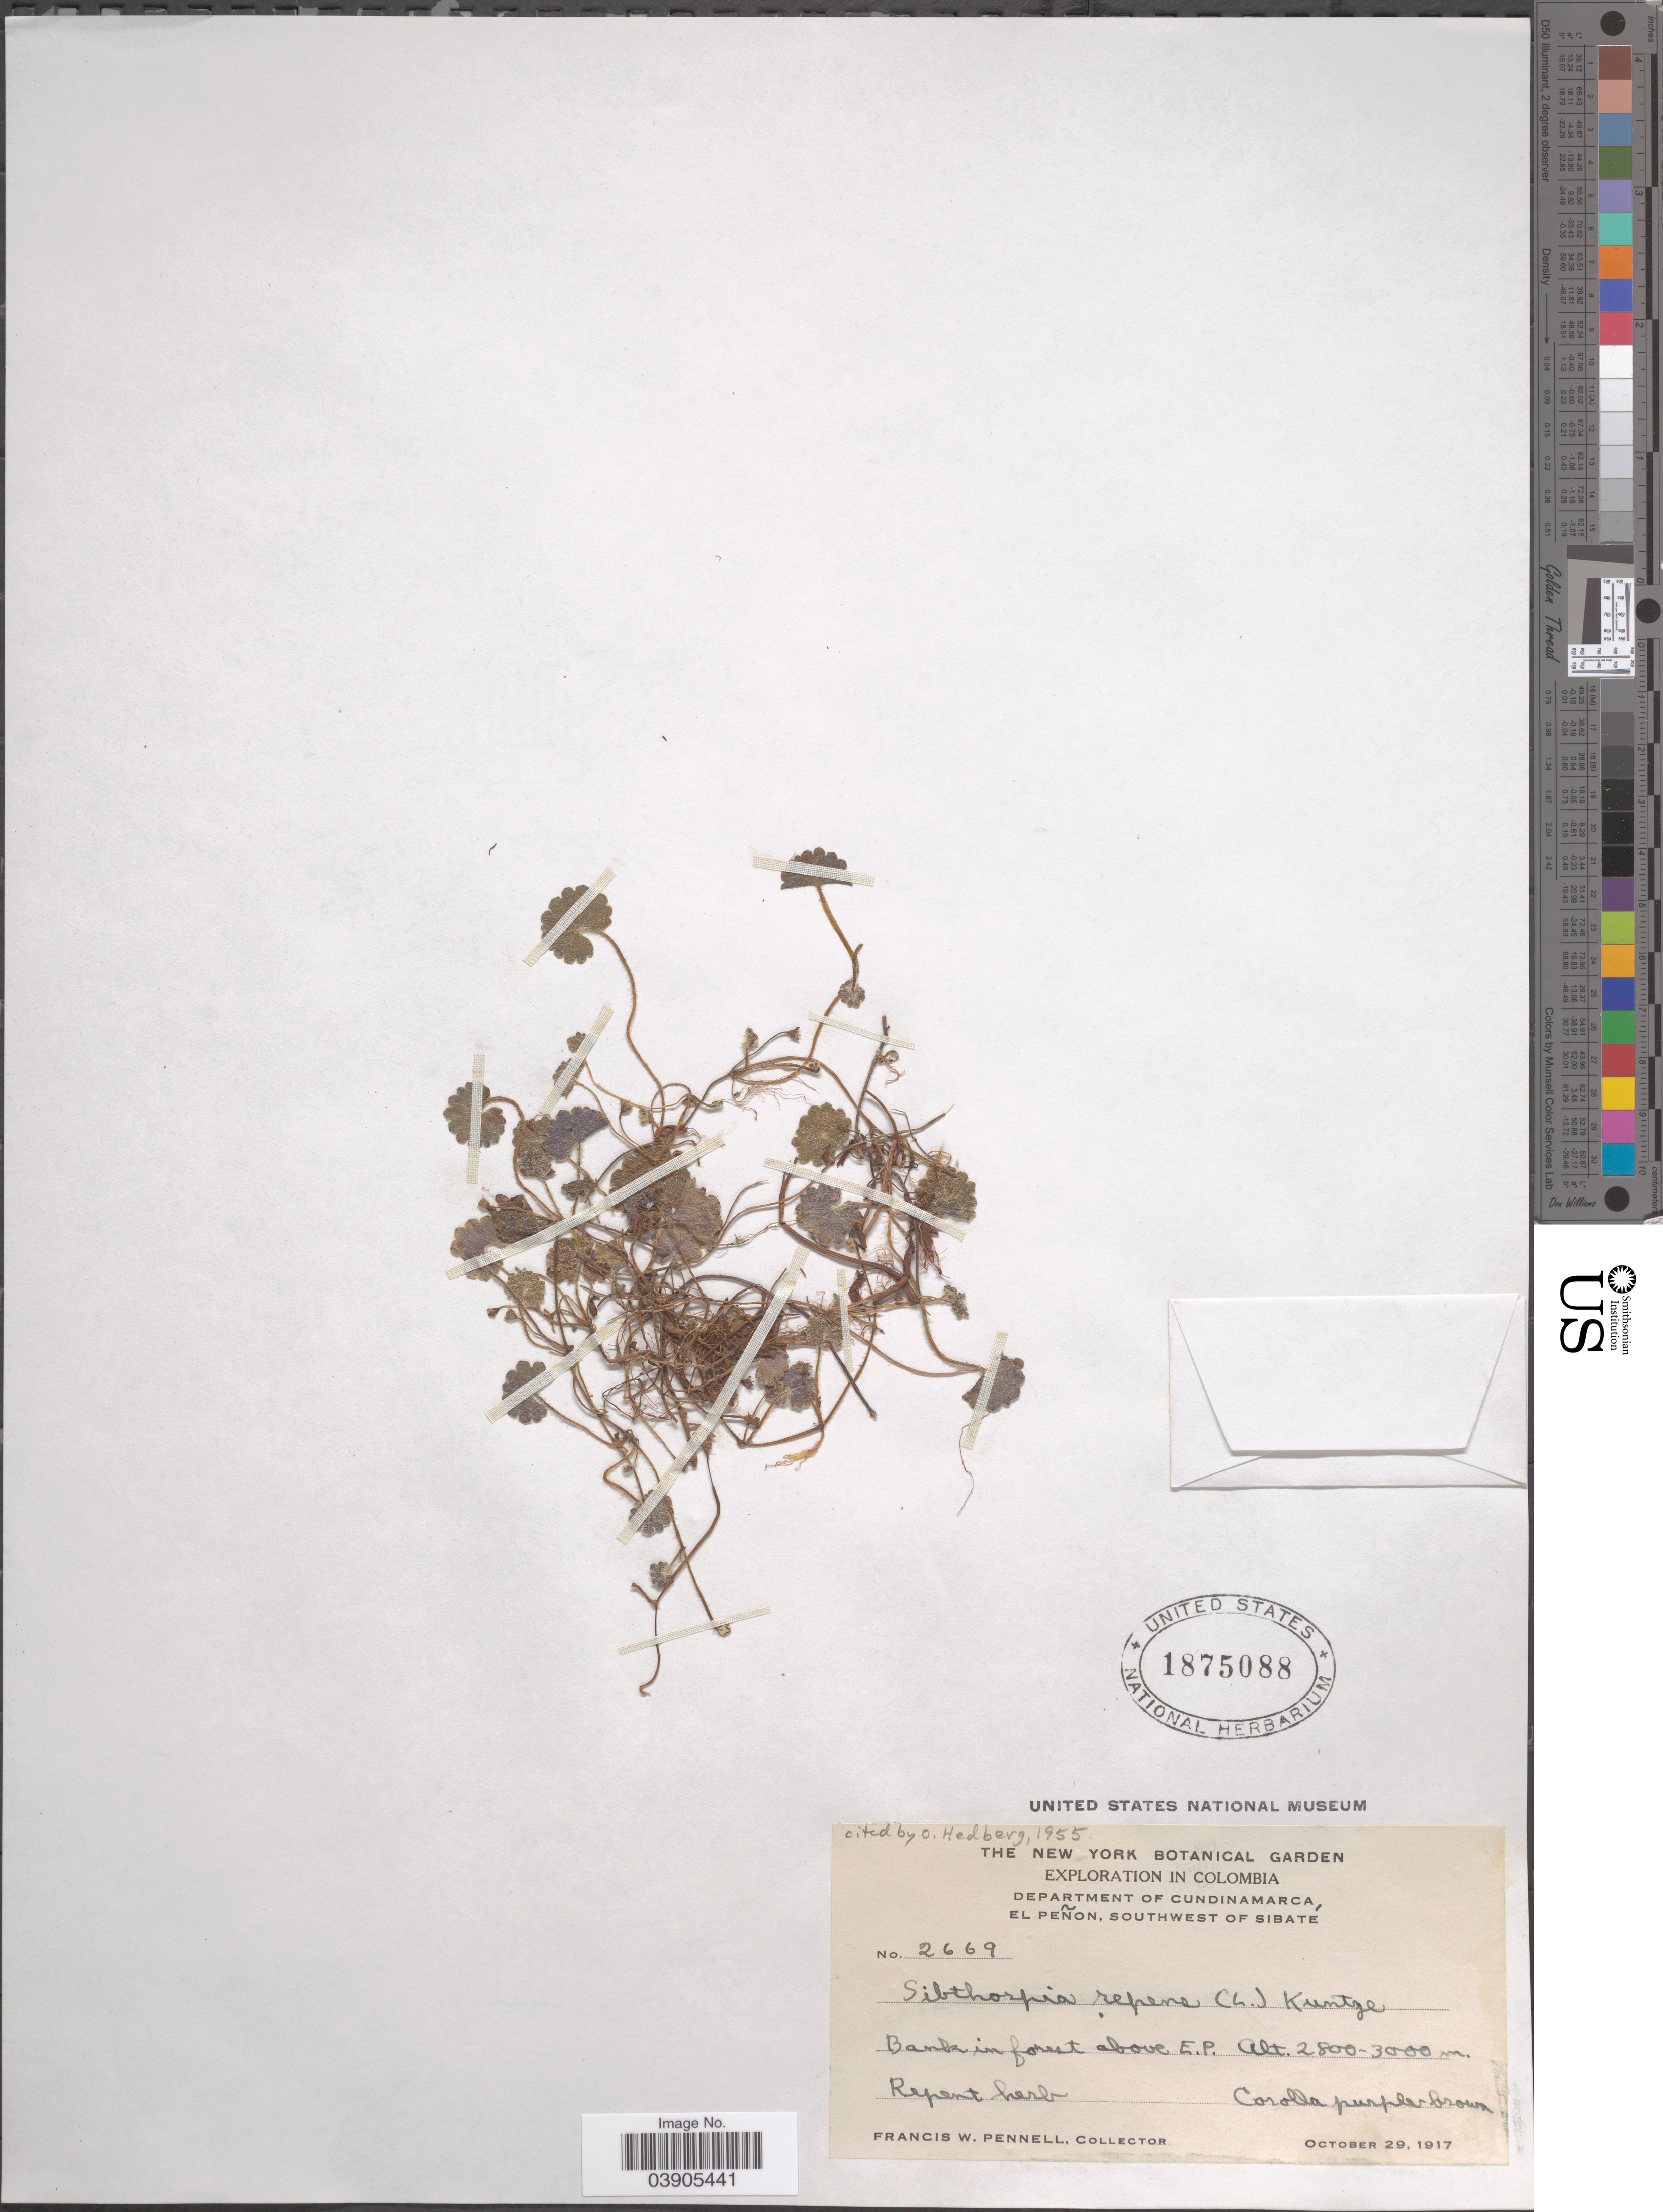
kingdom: Plantae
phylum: Tracheophyta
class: Magnoliopsida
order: Lamiales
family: Plantaginaceae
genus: Sibthorpia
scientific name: Sibthorpia repens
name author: (L.) Kuntze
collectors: F. W. Pennell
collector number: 2669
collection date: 1917-10-29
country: Colombia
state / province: Cundinamarca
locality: Department of Cundinamarca, El Peñon, southwest of Sibaté. Bank in forest above E.P.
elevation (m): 2800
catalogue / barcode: US 1875088